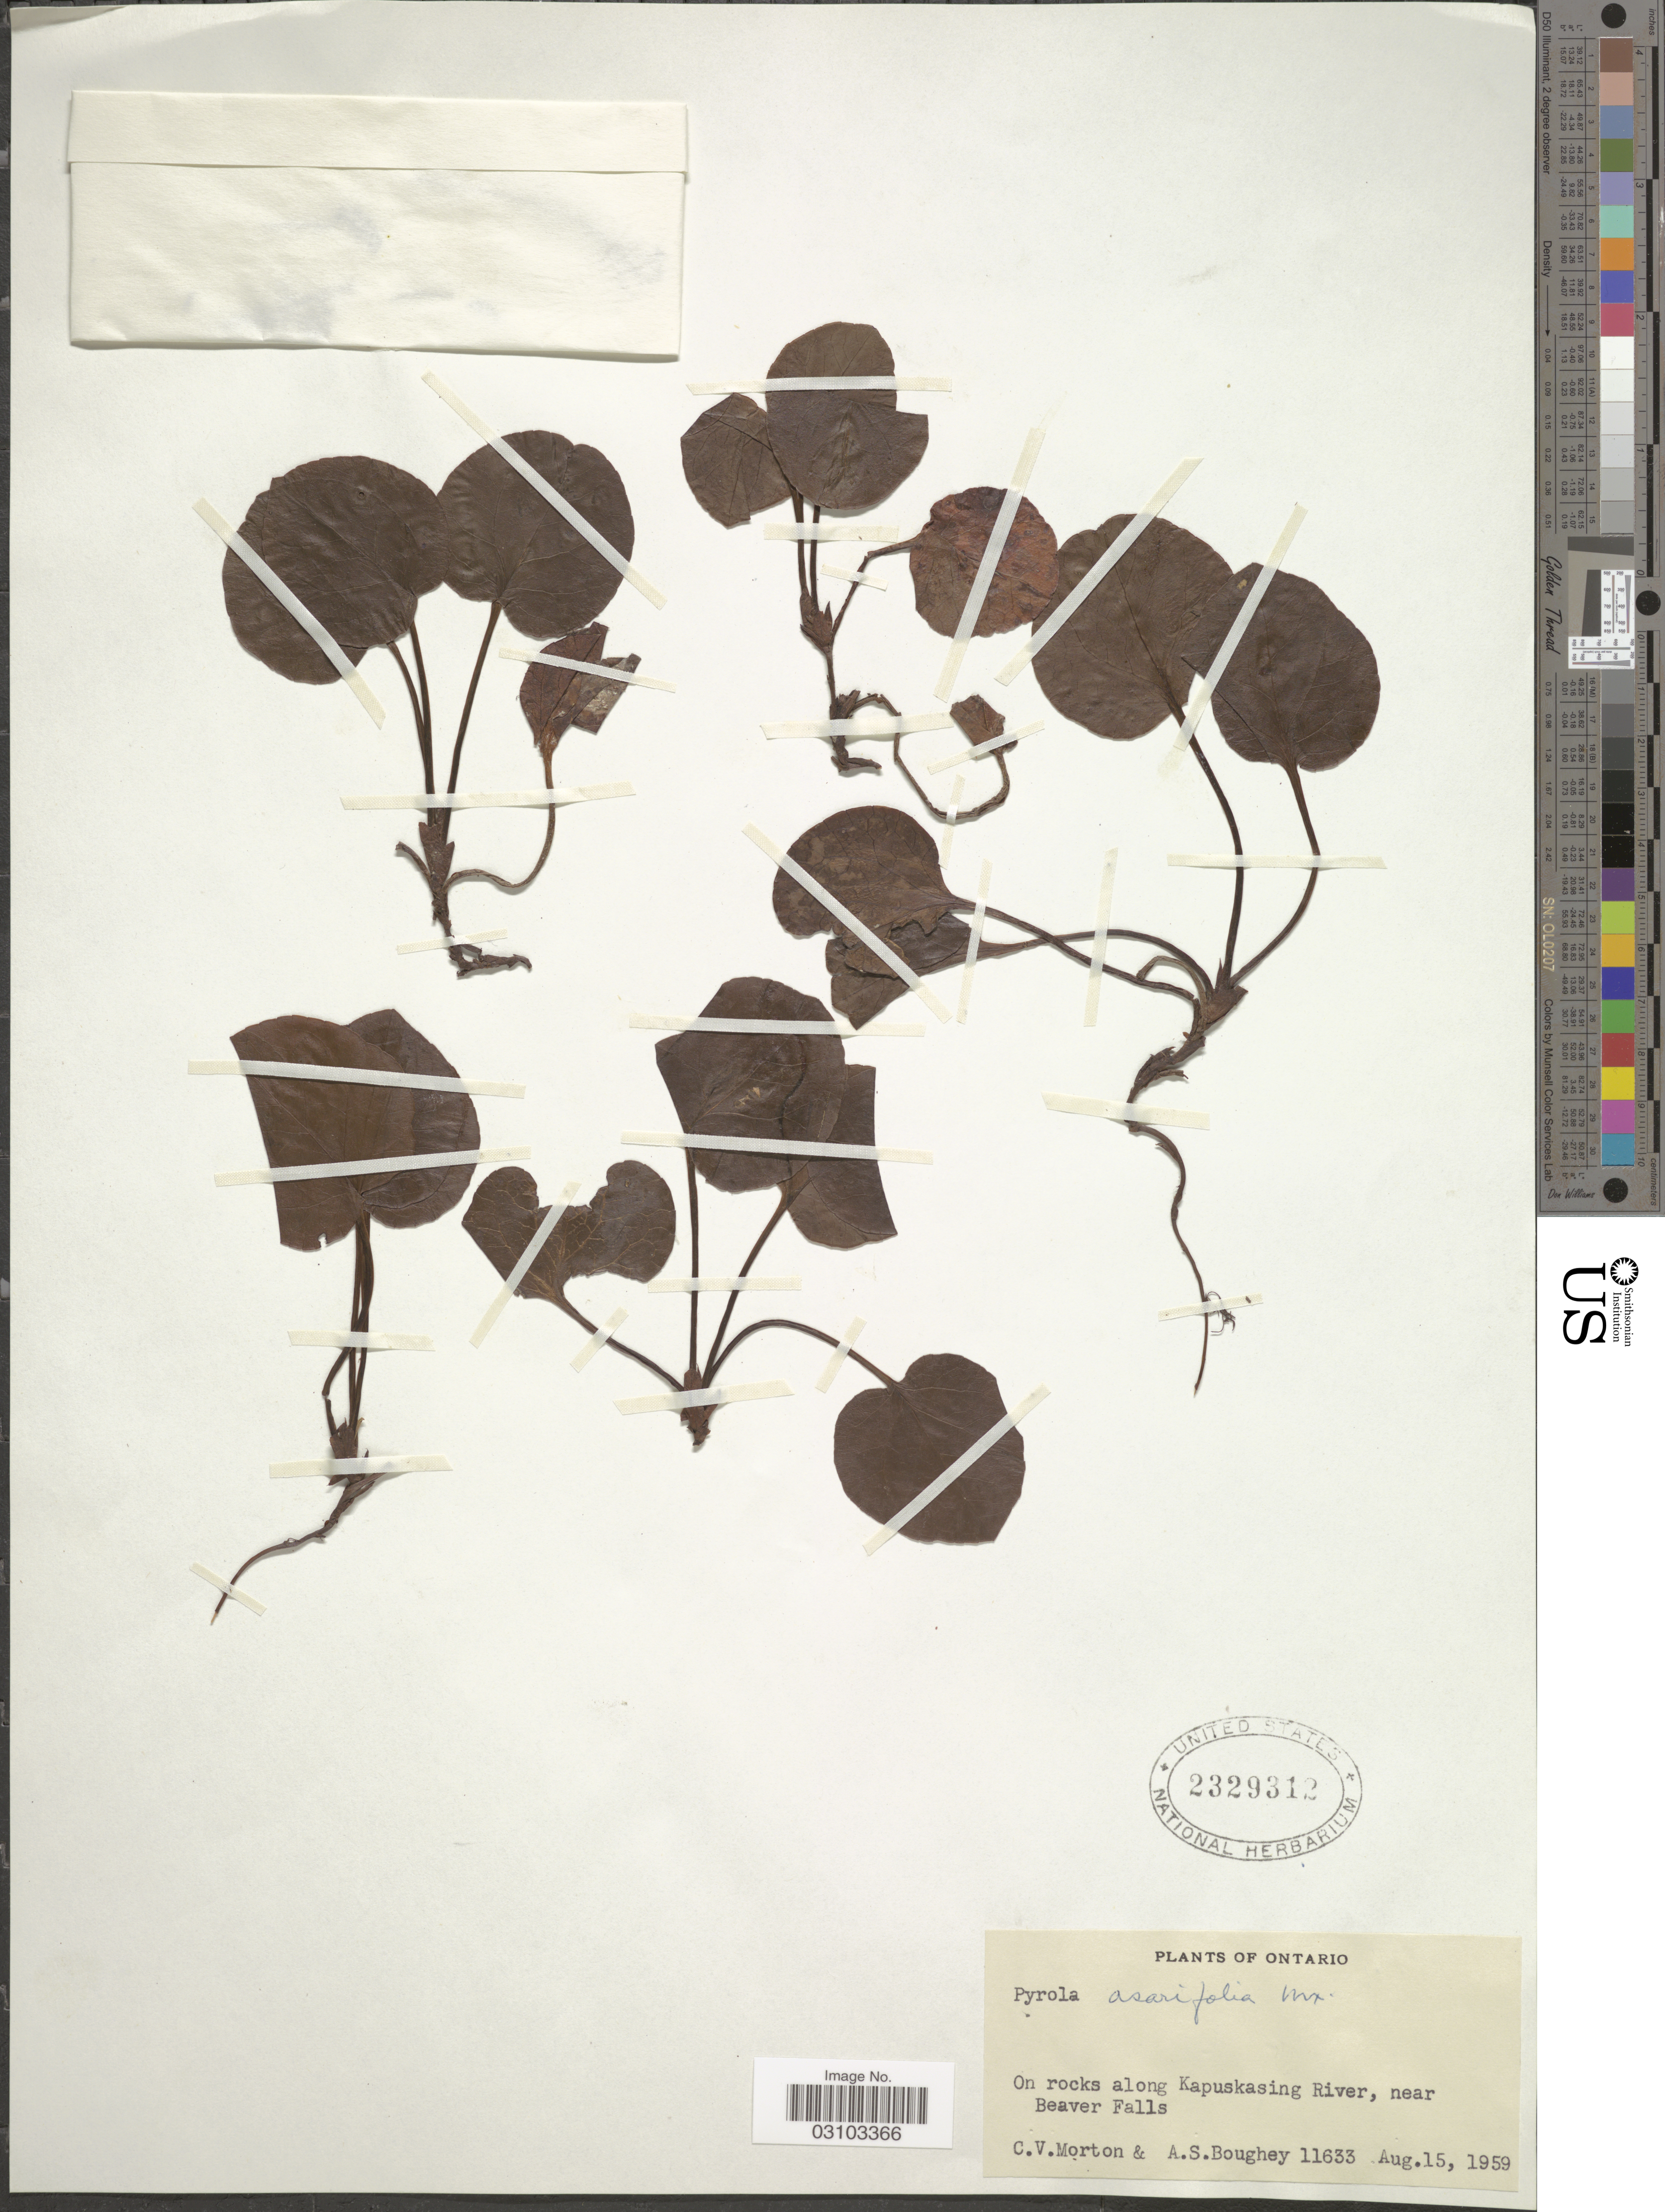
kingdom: Plantae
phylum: Tracheophyta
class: Magnoliopsida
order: Ericales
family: Ericaceae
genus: Pyrola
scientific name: Pyrola asarifolia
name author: Michx.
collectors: C. V. Morton & A. Boughey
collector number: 11633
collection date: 1959-08-15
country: Canada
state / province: Ontario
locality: On rocks along Kapuskasing River, near Beaver Falls.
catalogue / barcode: US 2329312